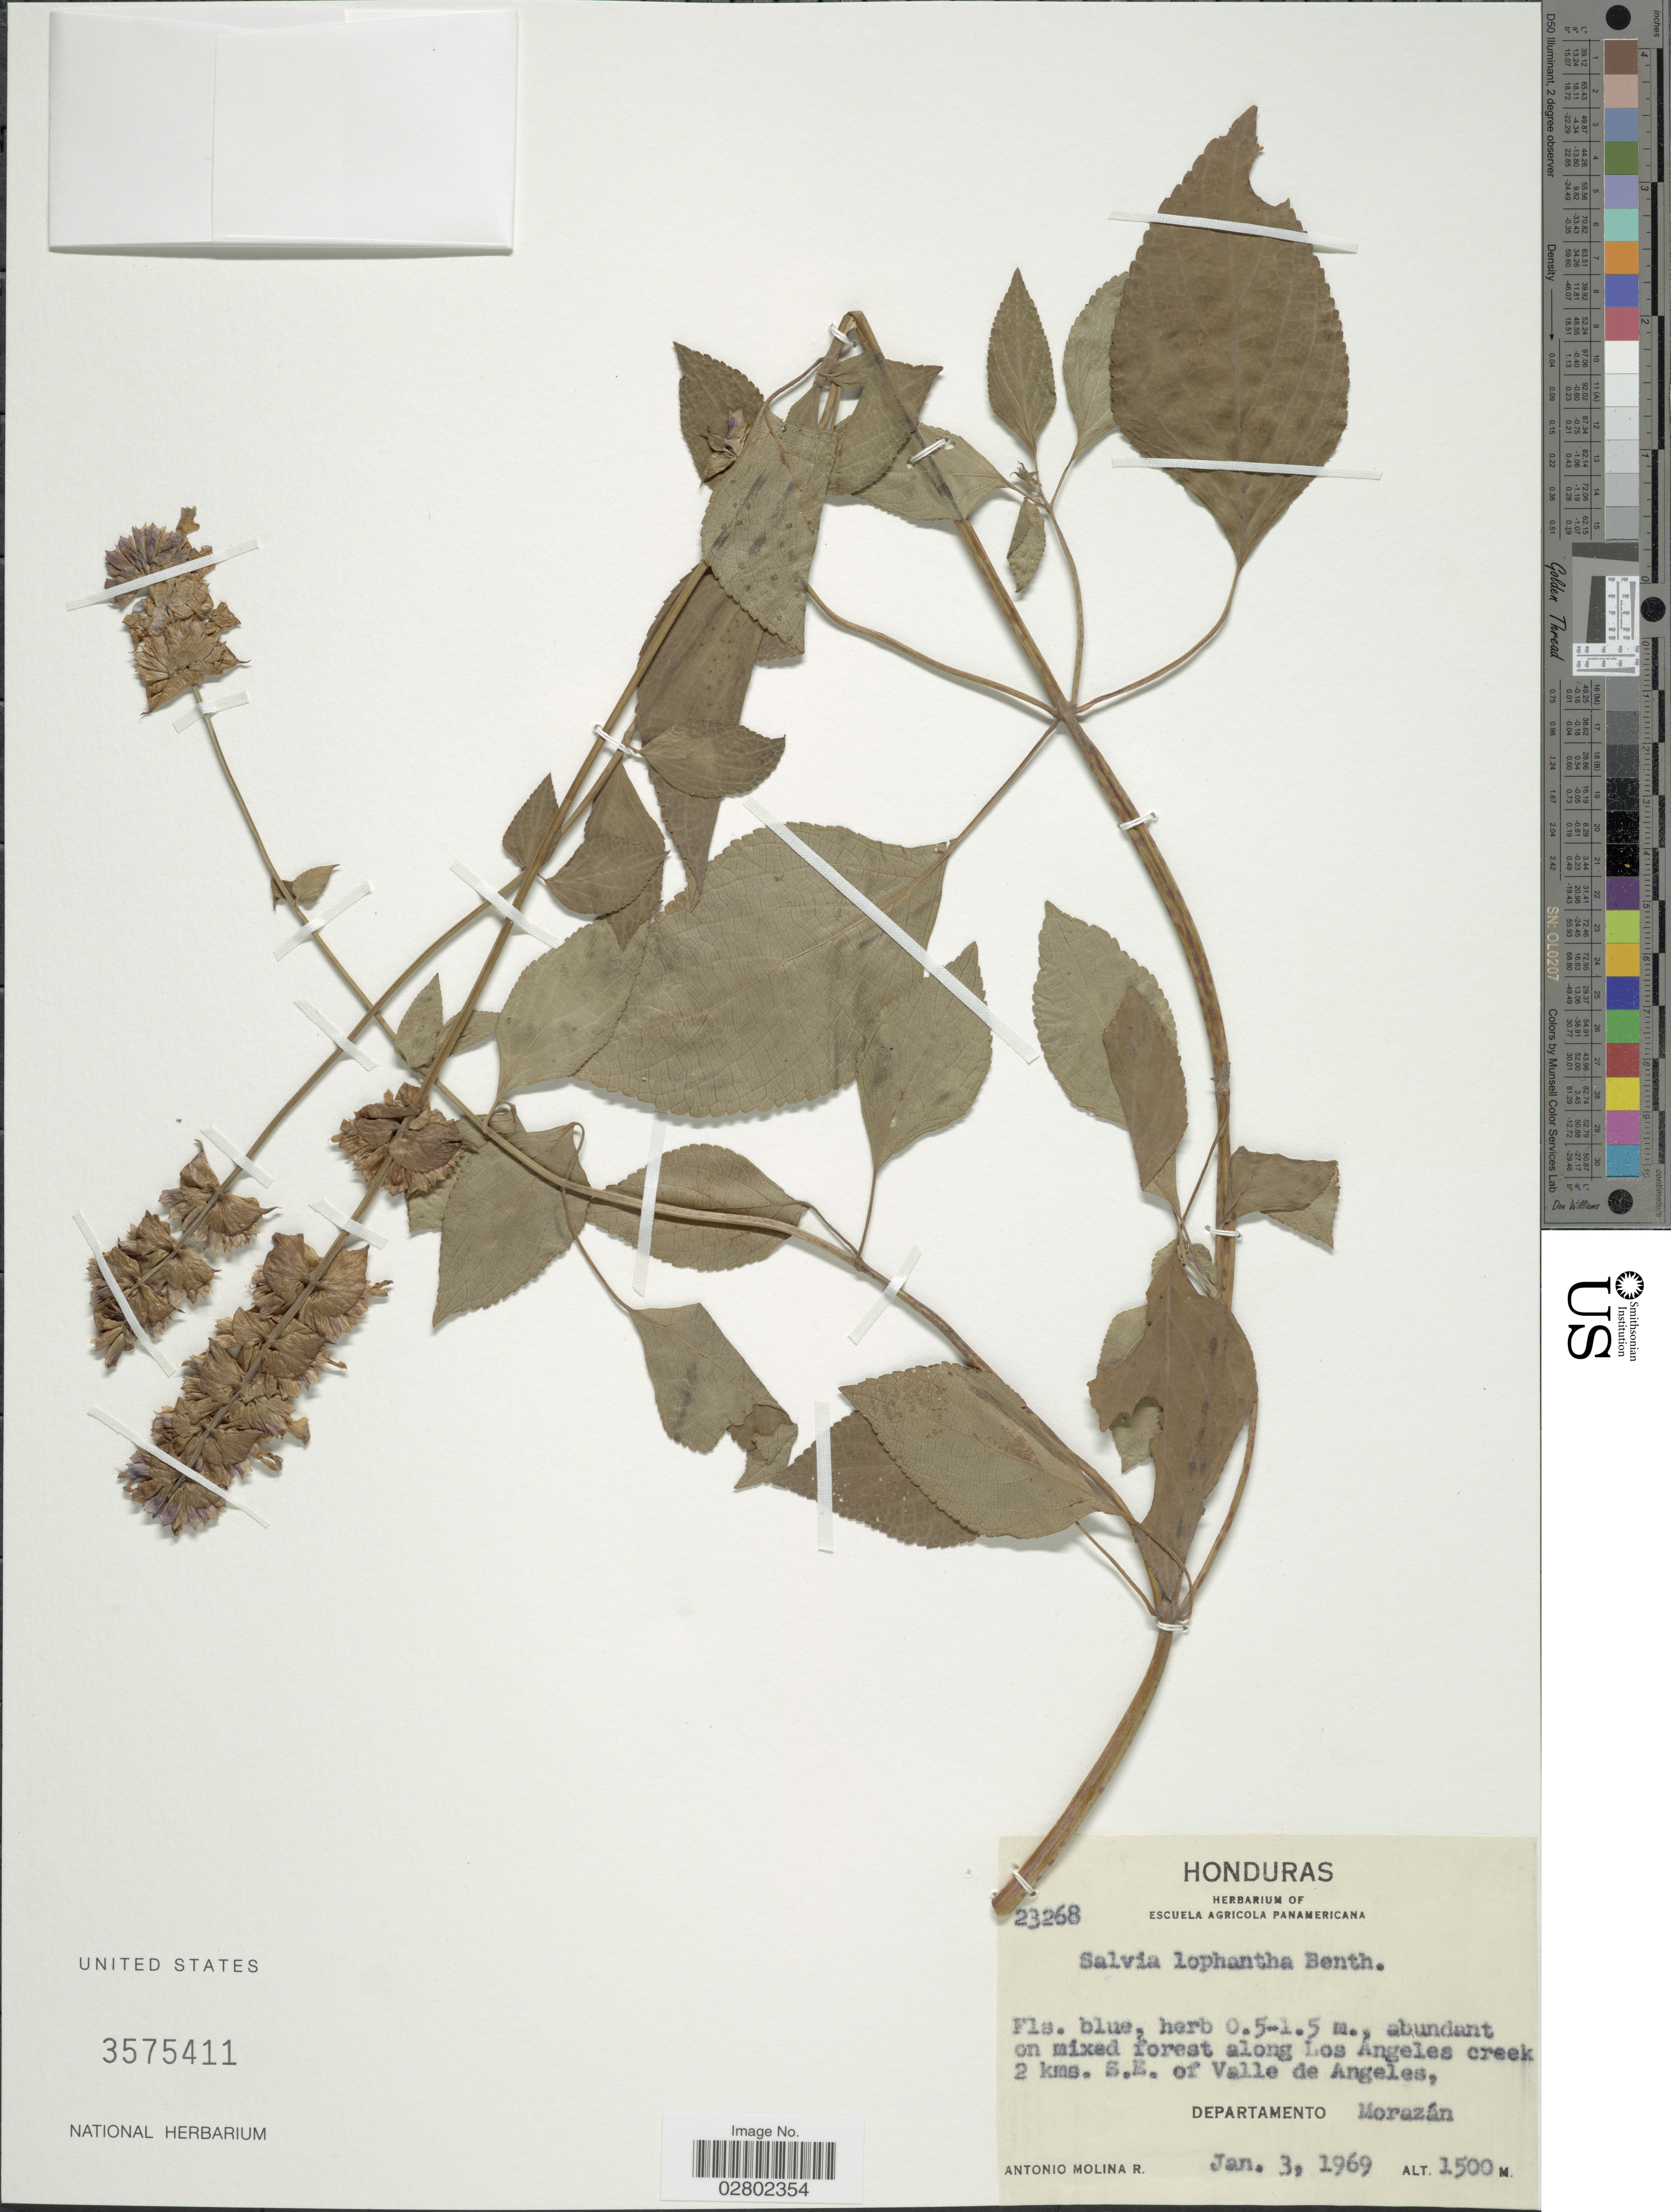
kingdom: Plantae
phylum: Tracheophyta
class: Magnoliopsida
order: Lamiales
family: Lamiaceae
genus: Salvia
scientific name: Salvia mocinoi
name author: Benth.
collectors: A. Molina R.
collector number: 23268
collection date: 1969-01-03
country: Honduras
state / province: Fco. Morazán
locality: Abundant on mixed forest along Los Angeles creek 2 kms. S.E. of Valle de Angeles, Departamento Morazán.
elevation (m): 1500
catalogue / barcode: US 3575411